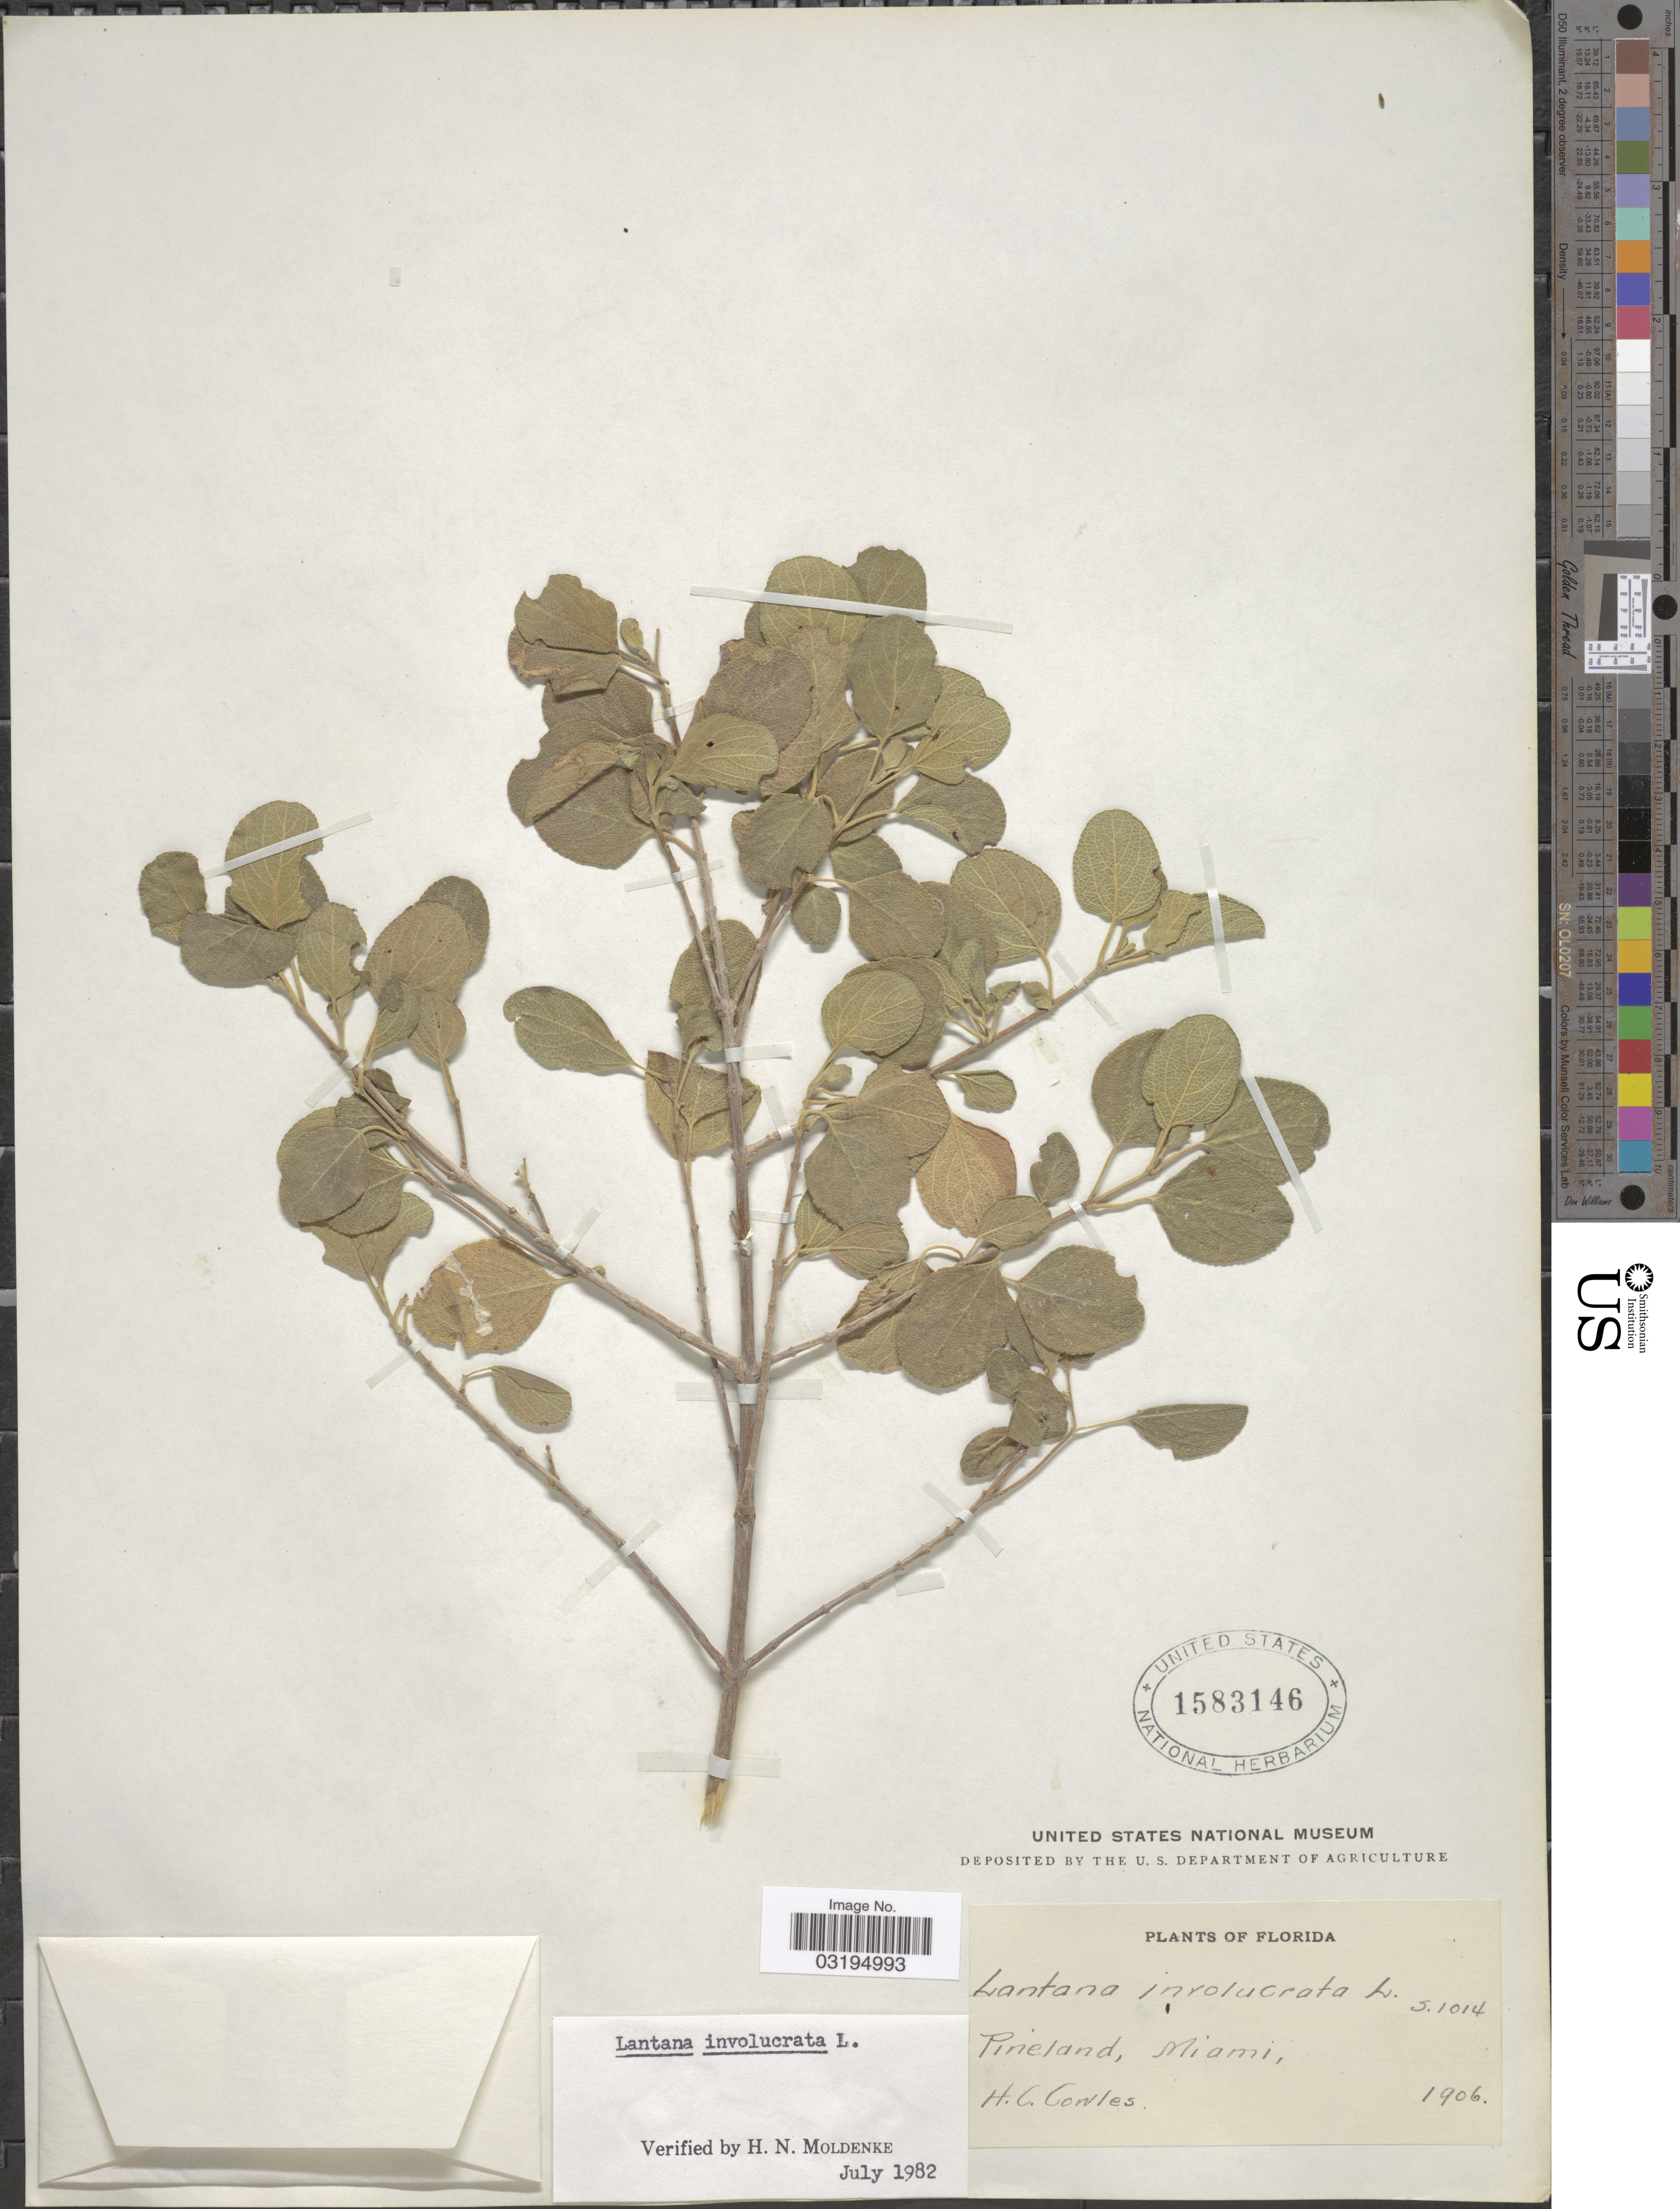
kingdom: Plantae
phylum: Tracheophyta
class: Magnoliopsida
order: Lamiales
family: Verbenaceae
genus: Lantana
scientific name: Lantana involucrata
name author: L.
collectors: H. Cowles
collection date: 1906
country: United States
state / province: Florida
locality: Pineland, Miami.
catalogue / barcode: US 1583146